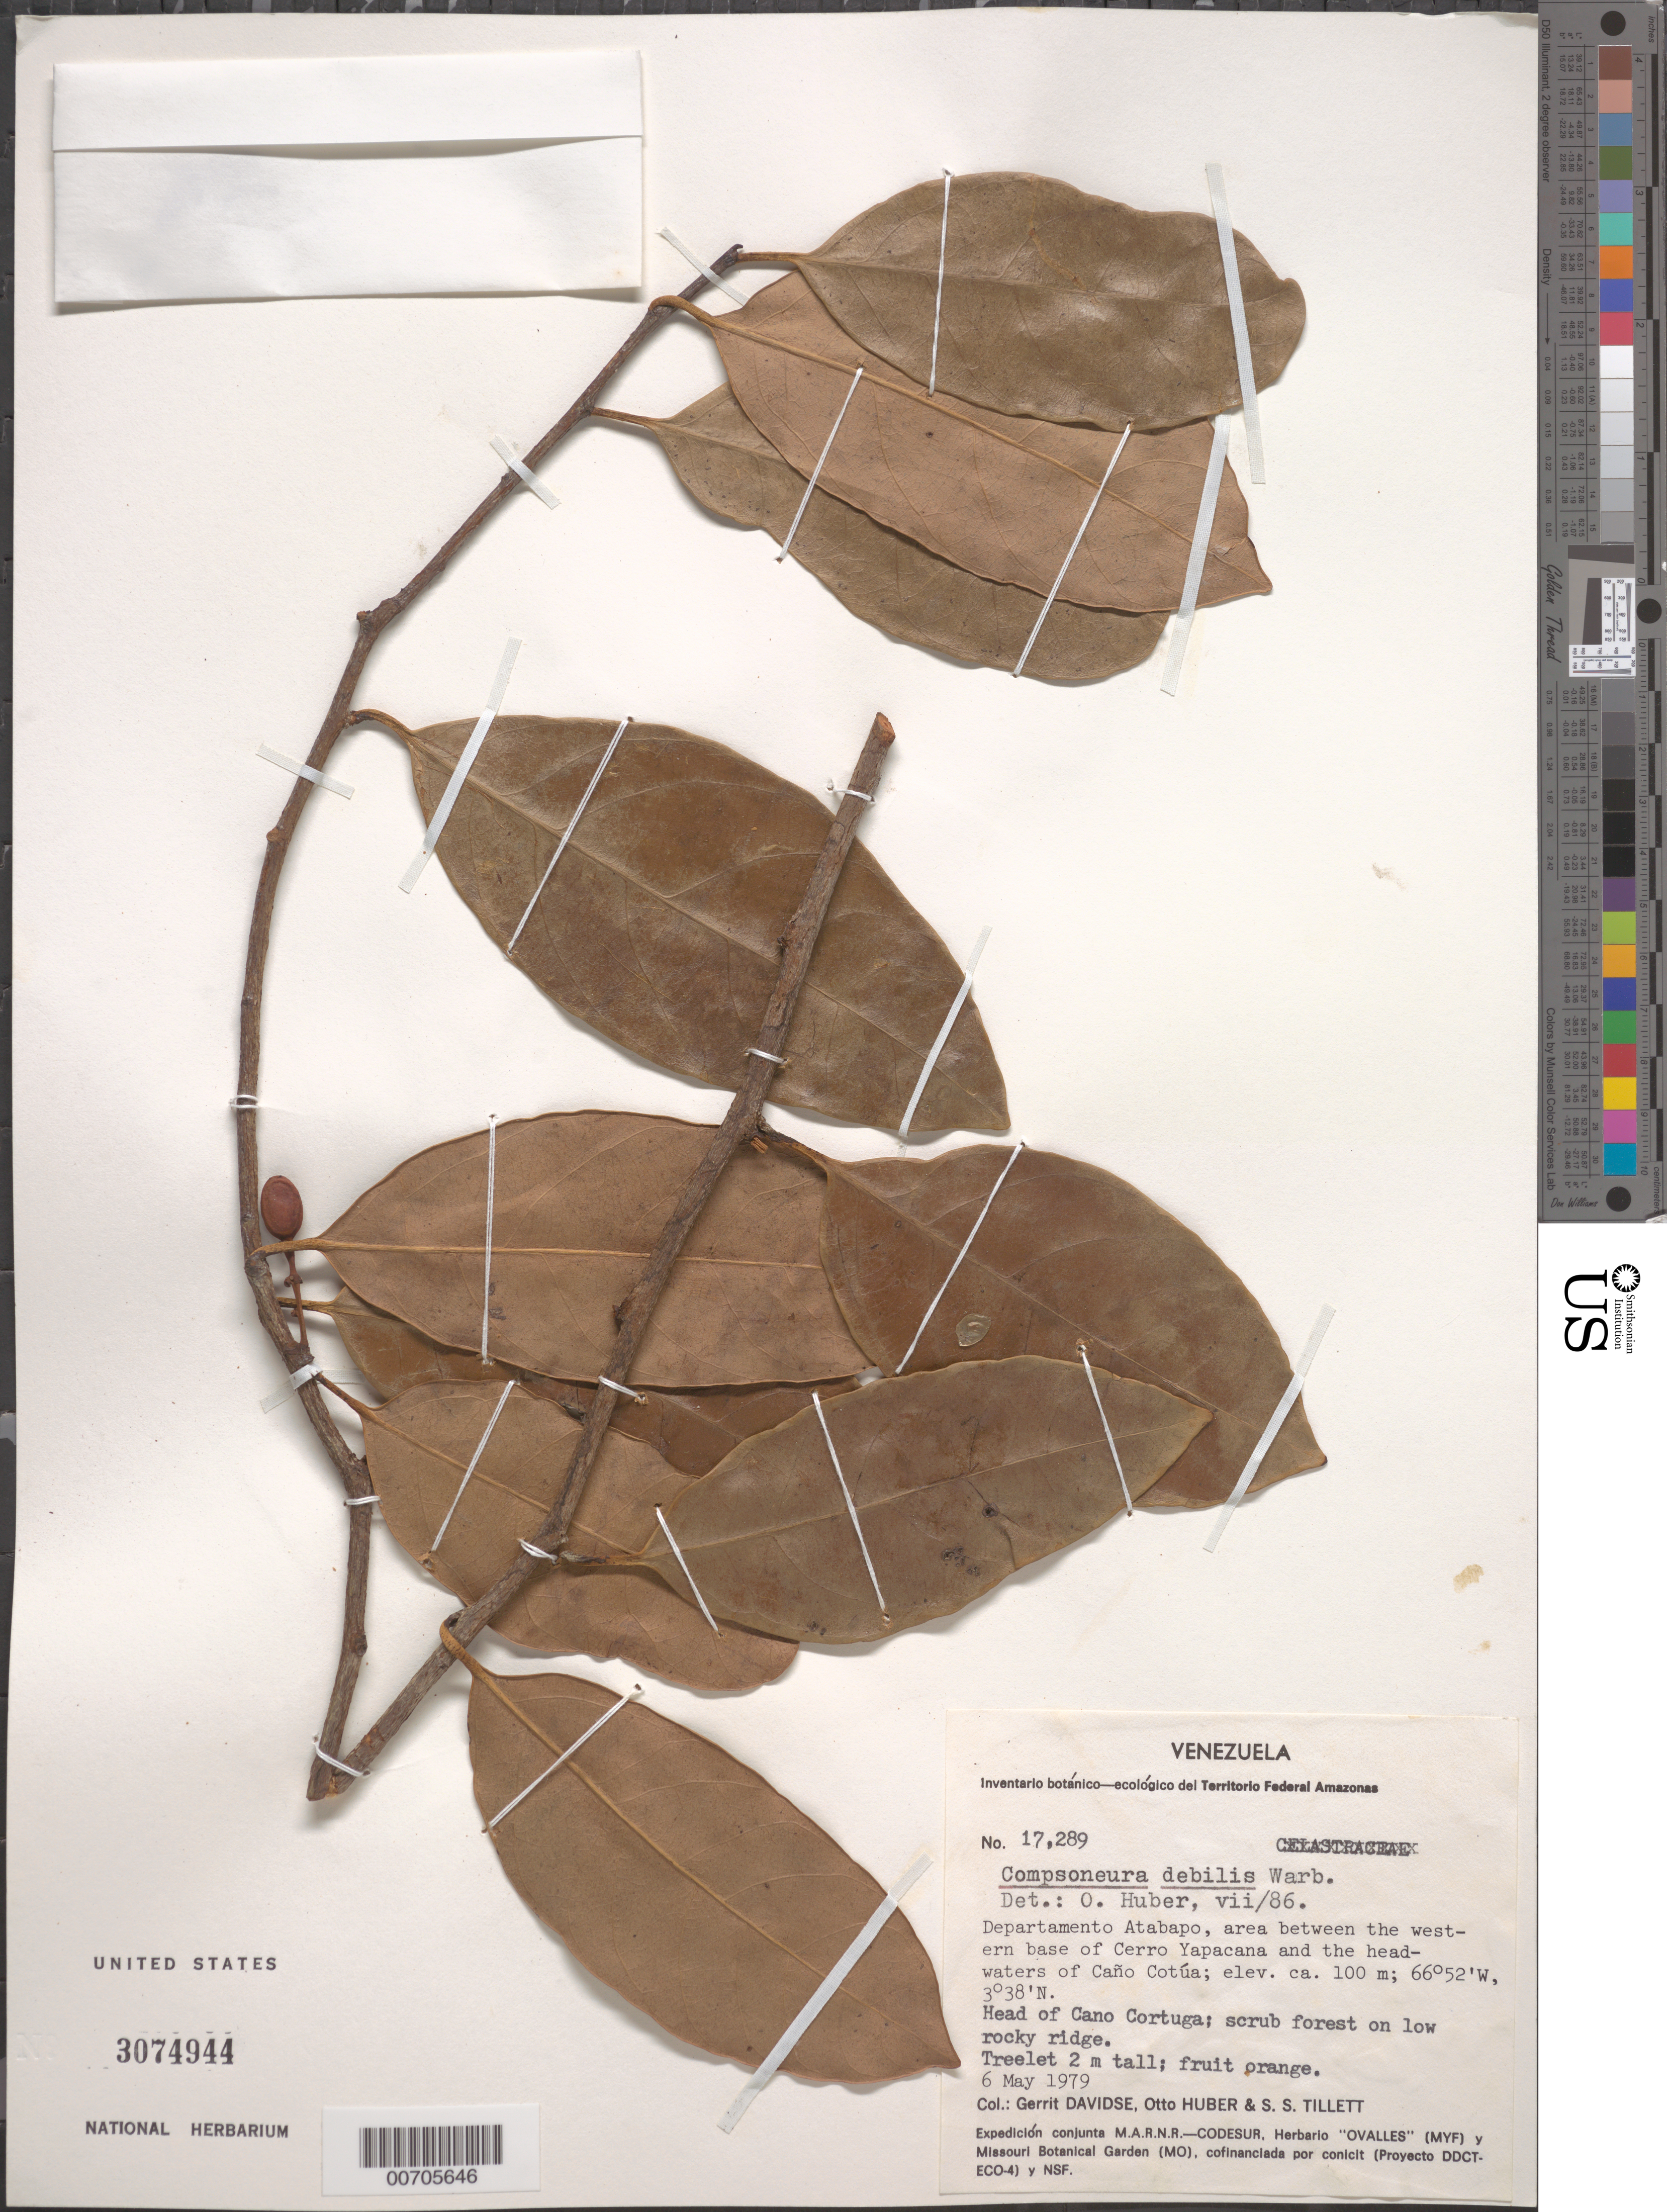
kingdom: Plantae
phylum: Tracheophyta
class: Magnoliopsida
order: Magnoliales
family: Myristicaceae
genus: Compsoneura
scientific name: Compsoneura debilis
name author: (Spruce ex A. DC.) Warb.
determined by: Huber, Otto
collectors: G. Davidse, O. Huber & S. S. Tillett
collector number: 17289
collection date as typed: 6-May-79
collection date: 1979-05-06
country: Venezuela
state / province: Amazonas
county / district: Atabapo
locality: Cerro Yapacána, western base, to headwaters of Caño Cotúa, head of Caño Cortuga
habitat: Scrub forest on low rocky ridge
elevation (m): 100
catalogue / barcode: US 3074944